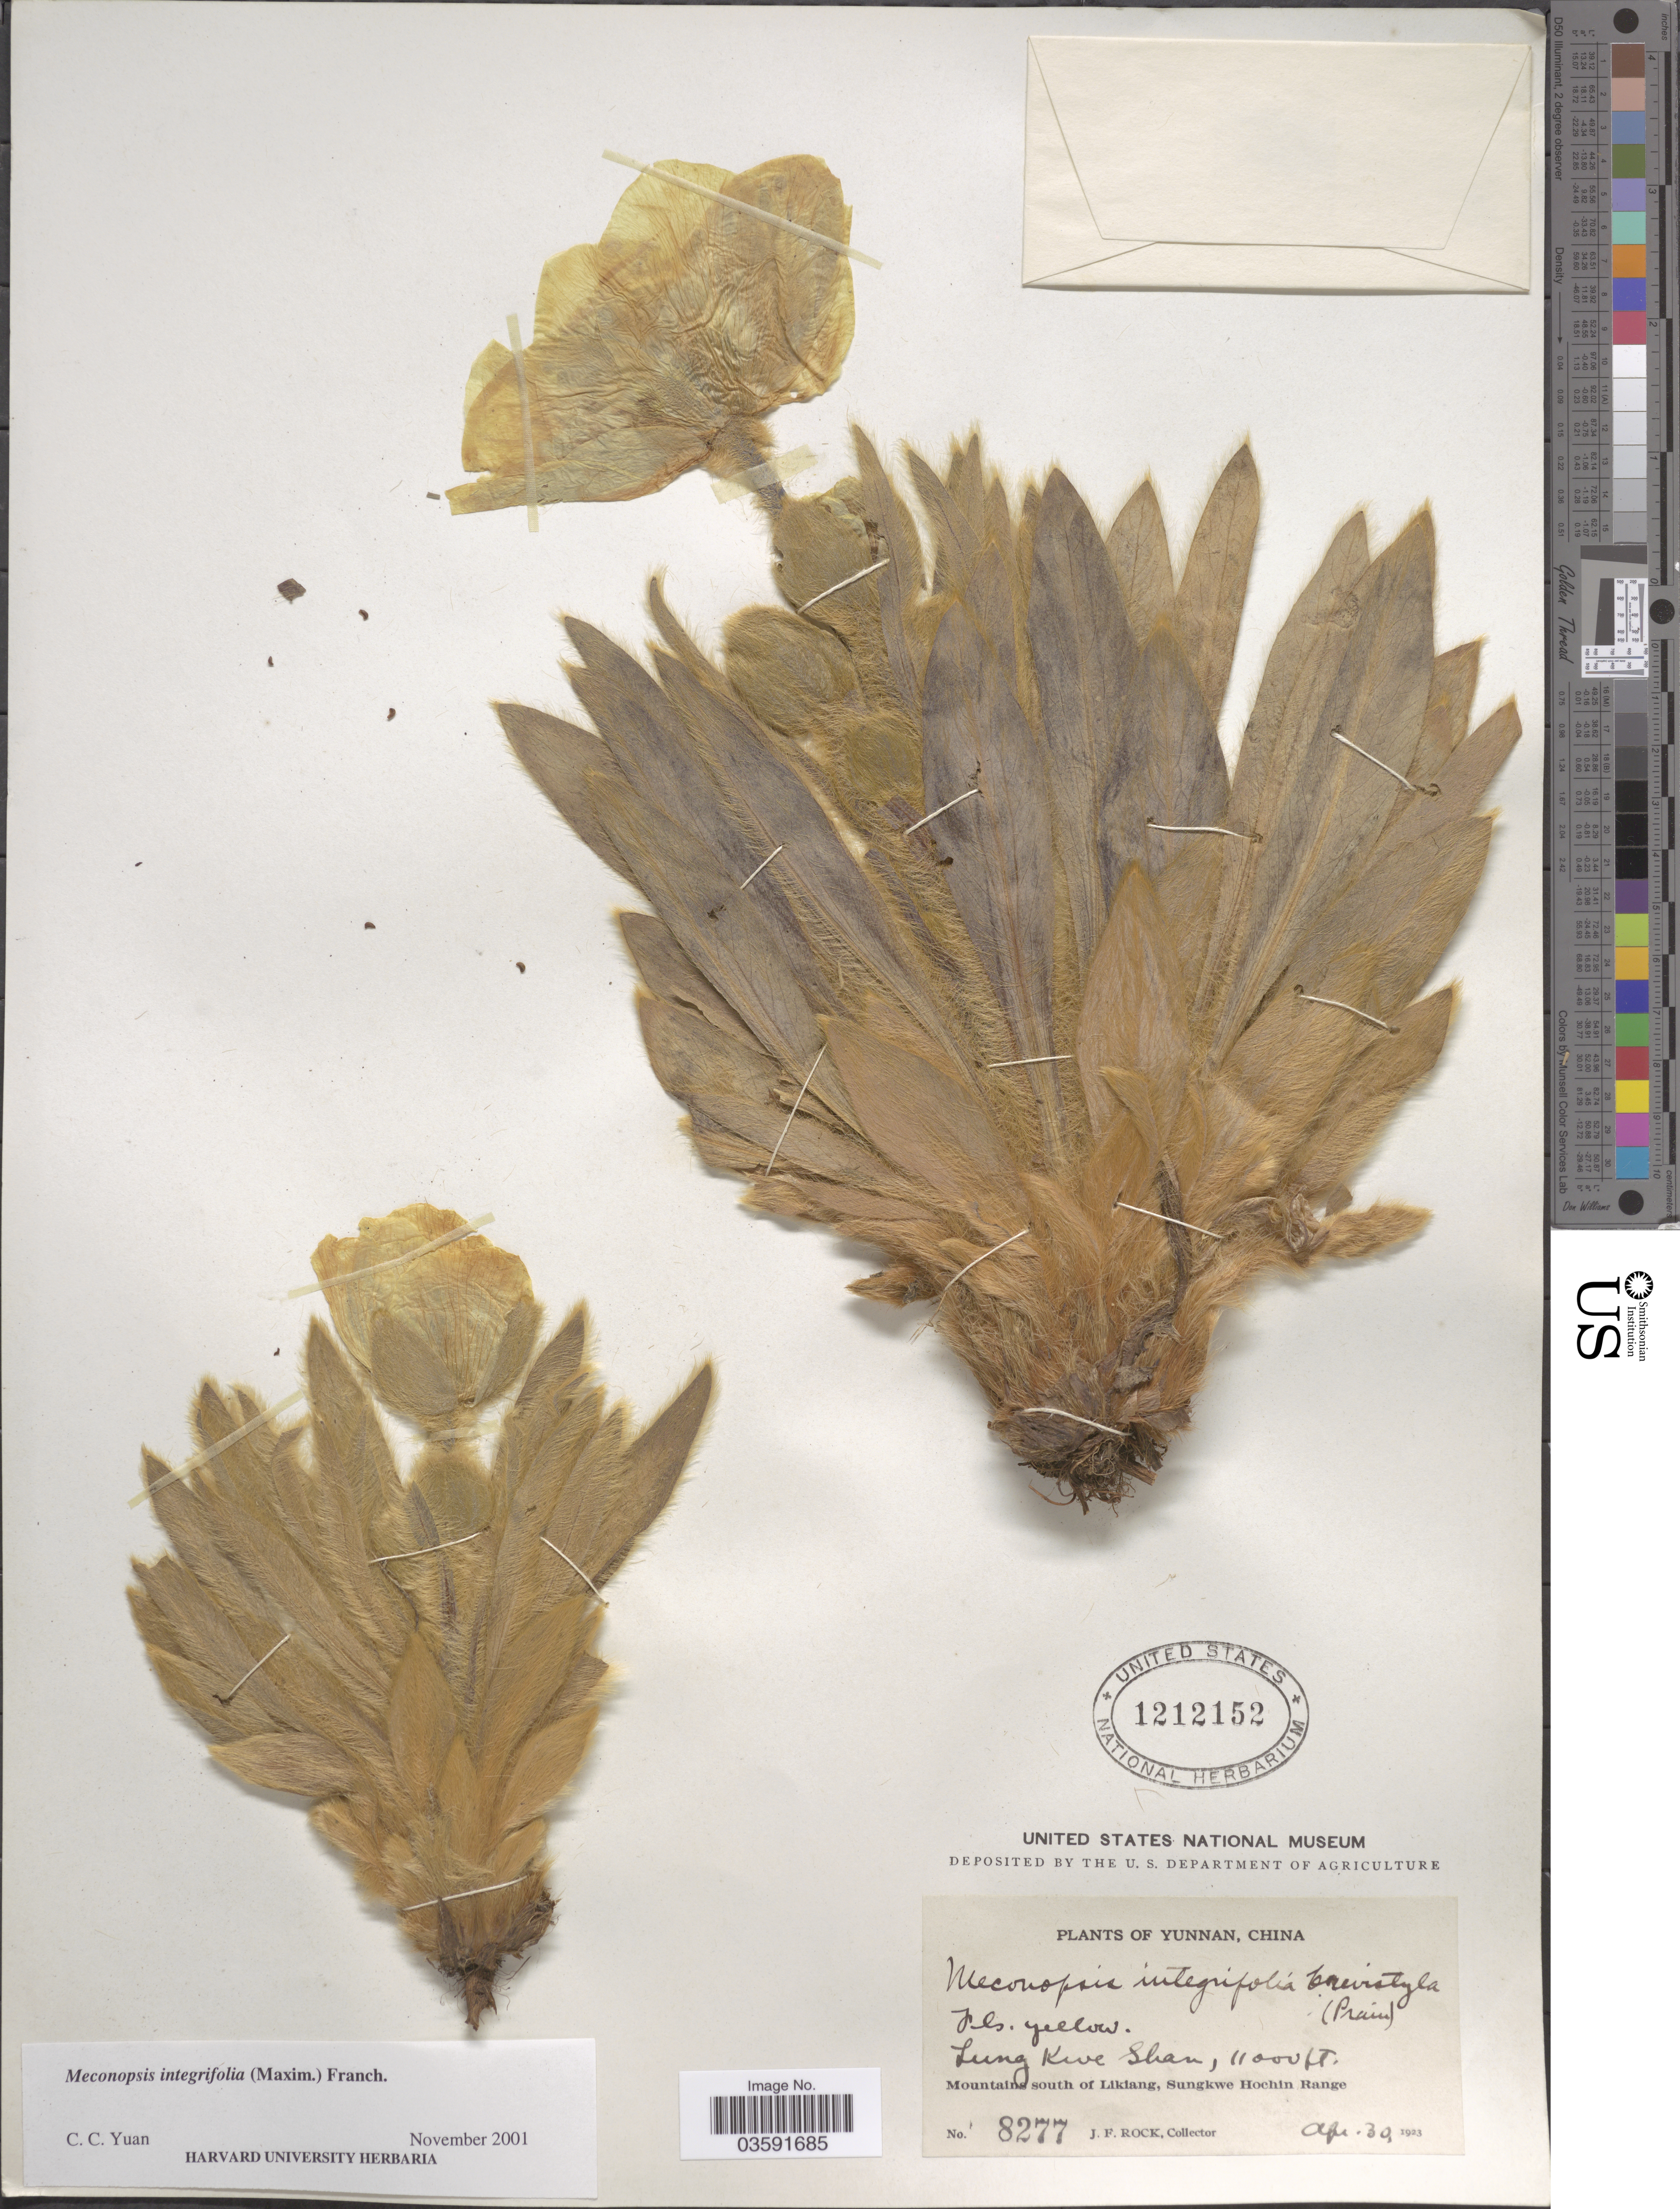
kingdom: Plantae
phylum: Tracheophyta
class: Magnoliopsida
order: Ranunculales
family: Papaveraceae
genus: Meconopsis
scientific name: Meconopsis integrifolia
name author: (Maxim.) Franch.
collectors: J. Rock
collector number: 8277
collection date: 1923-04-30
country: China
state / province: Yunnan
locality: Sung Kwe Shan. Mountains south of Likiang, Sungkwe Hochin Range.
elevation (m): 3353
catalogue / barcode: US 1212152